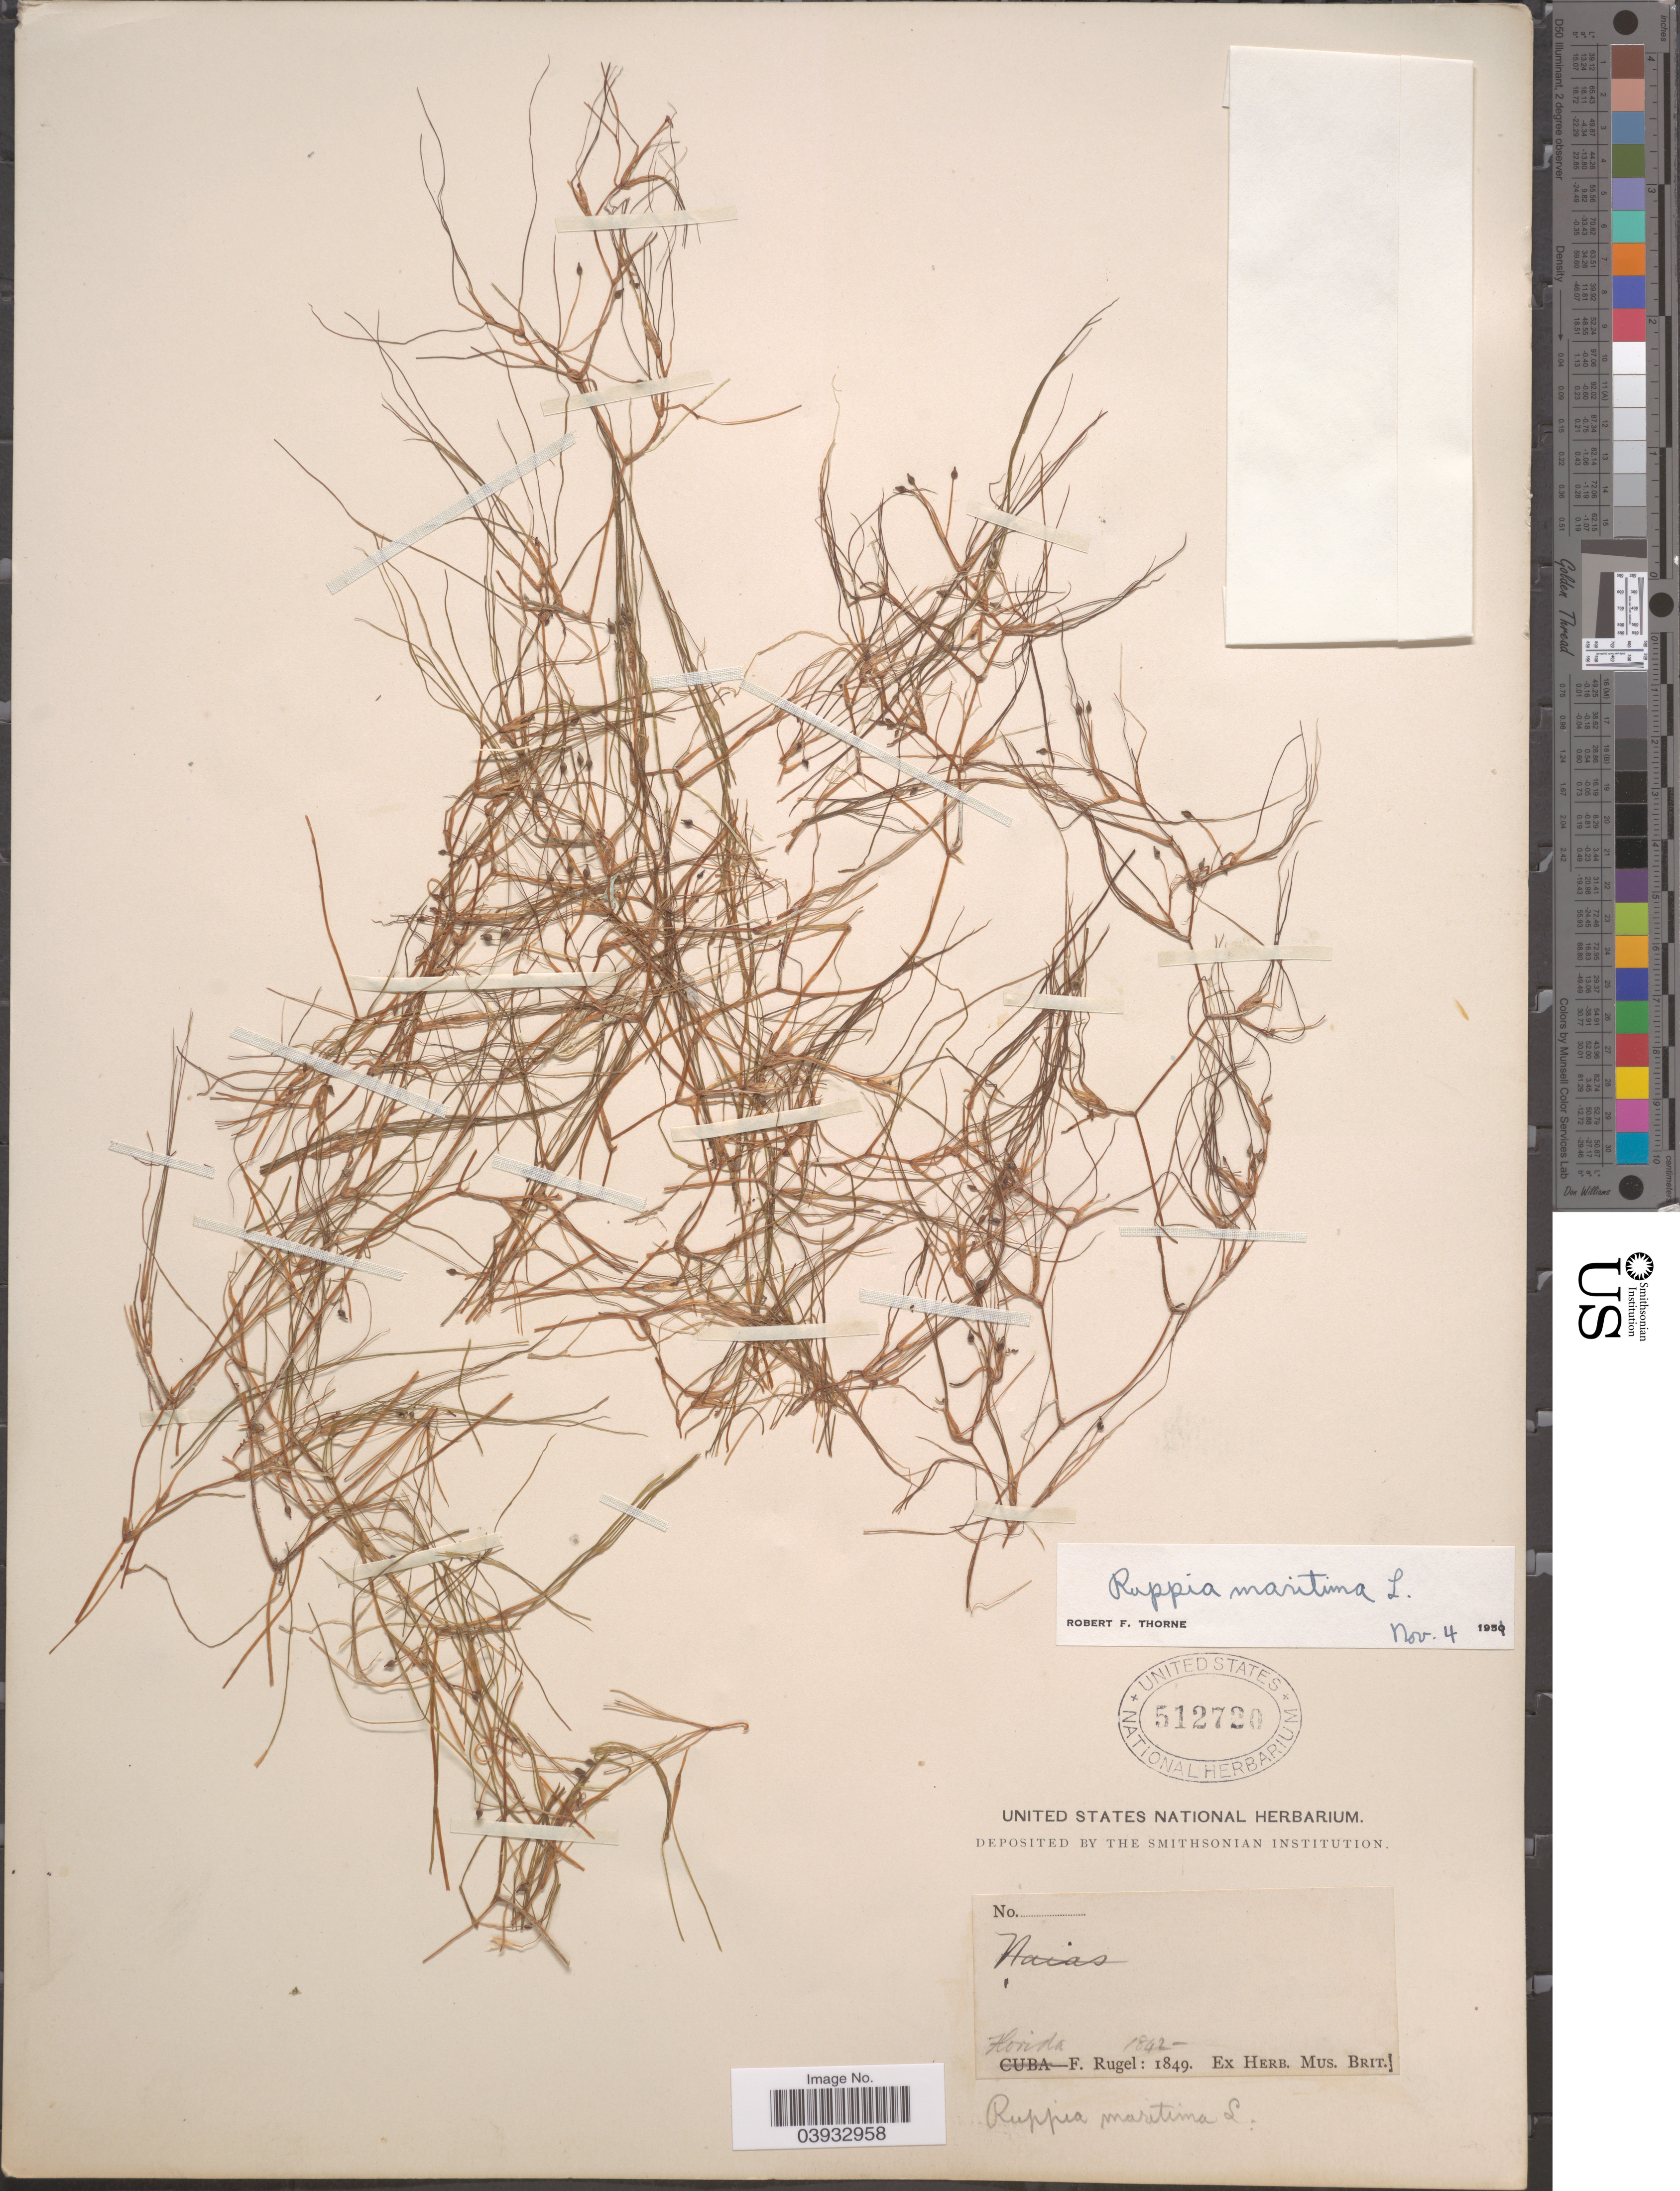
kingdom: Plantae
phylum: Tracheophyta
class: Liliopsida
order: Alismatales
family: Ruppiaceae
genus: Ruppia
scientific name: Ruppia maritima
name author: L.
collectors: F. Rugel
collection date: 1842/1849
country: United States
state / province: Florida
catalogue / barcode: US 512720